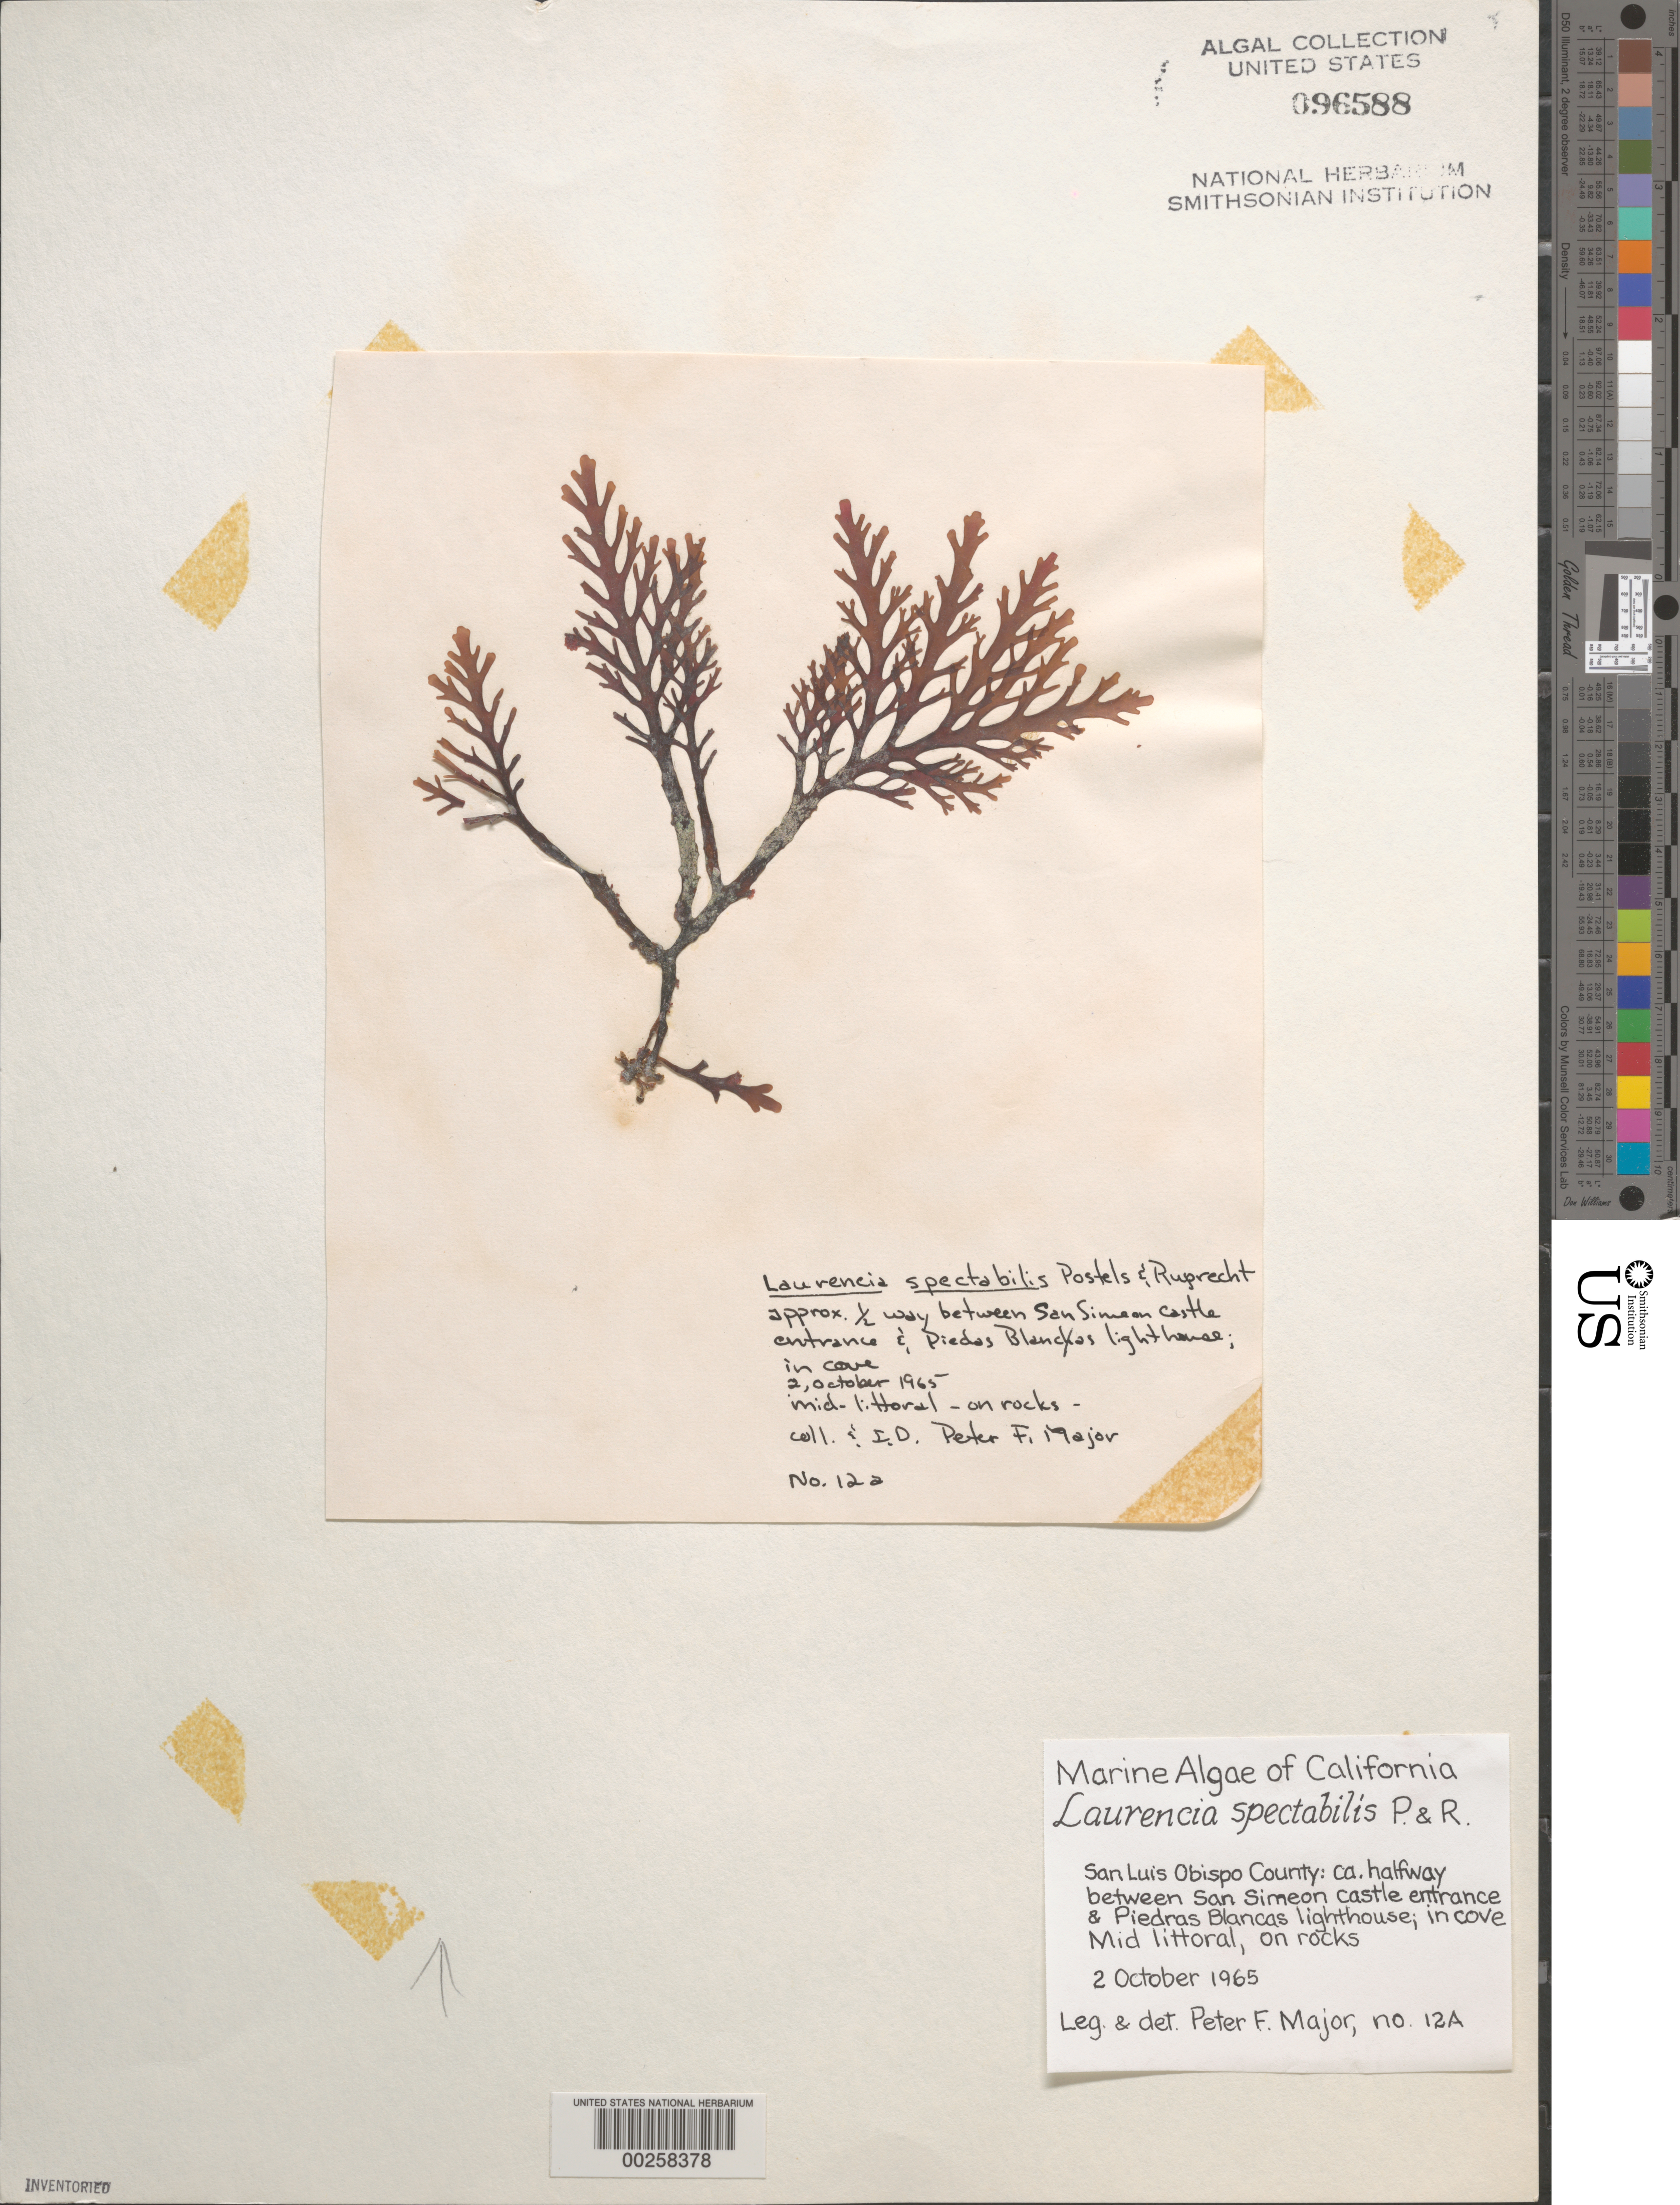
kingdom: Plantae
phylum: Rhodophyta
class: Florideophyceae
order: Ceramiales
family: Rhodomelaceae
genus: Osmundea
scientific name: Osmundea spectabilis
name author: (Postels & Rupr.) K.W. Nam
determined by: Algae name updating Project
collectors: P. Major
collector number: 12a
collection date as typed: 02 Oct 1965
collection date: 1965-10-02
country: United States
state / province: California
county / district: San Luis Obispo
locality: Between San Simeon Castle and Piedras Blancas lighthouse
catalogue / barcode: US 96588